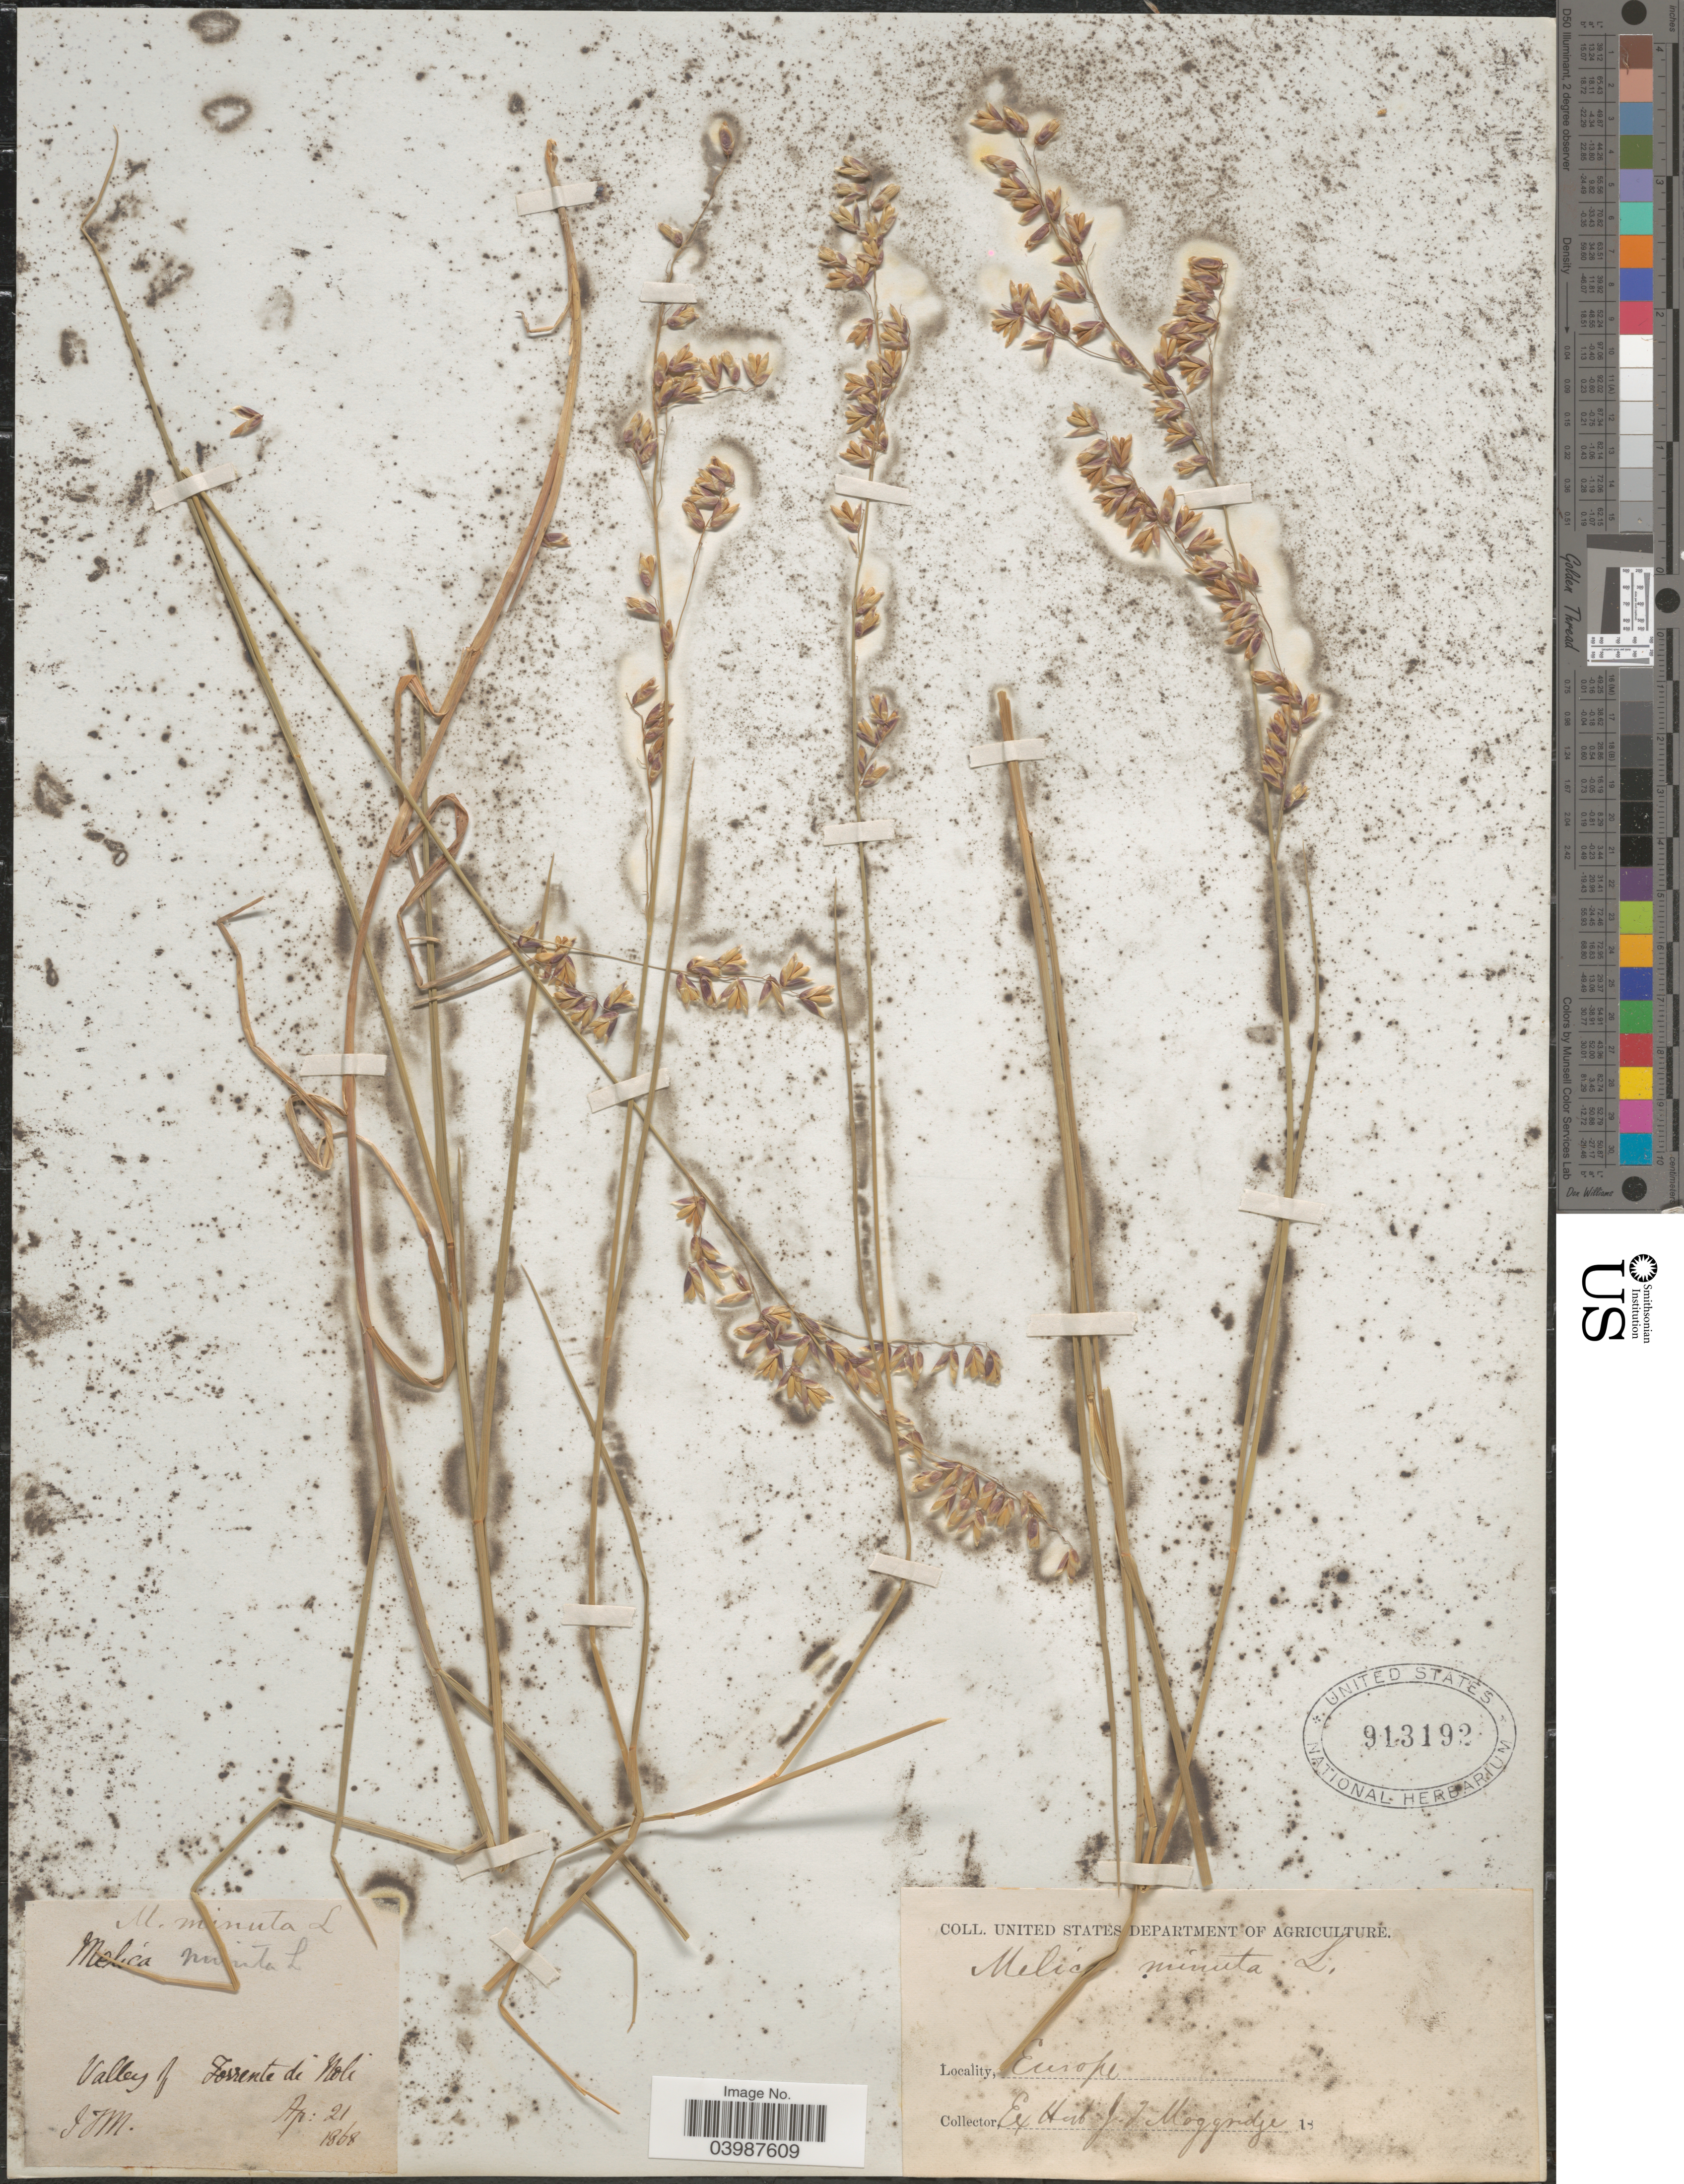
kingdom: Plantae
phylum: Tracheophyta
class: Liliopsida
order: Poales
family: Poaceae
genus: Melica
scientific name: Melica minuta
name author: L.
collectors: J. T. Moggridge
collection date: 1868-04-21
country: Italy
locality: Valley of Forrente di Noli. Europe.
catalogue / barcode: US 913192